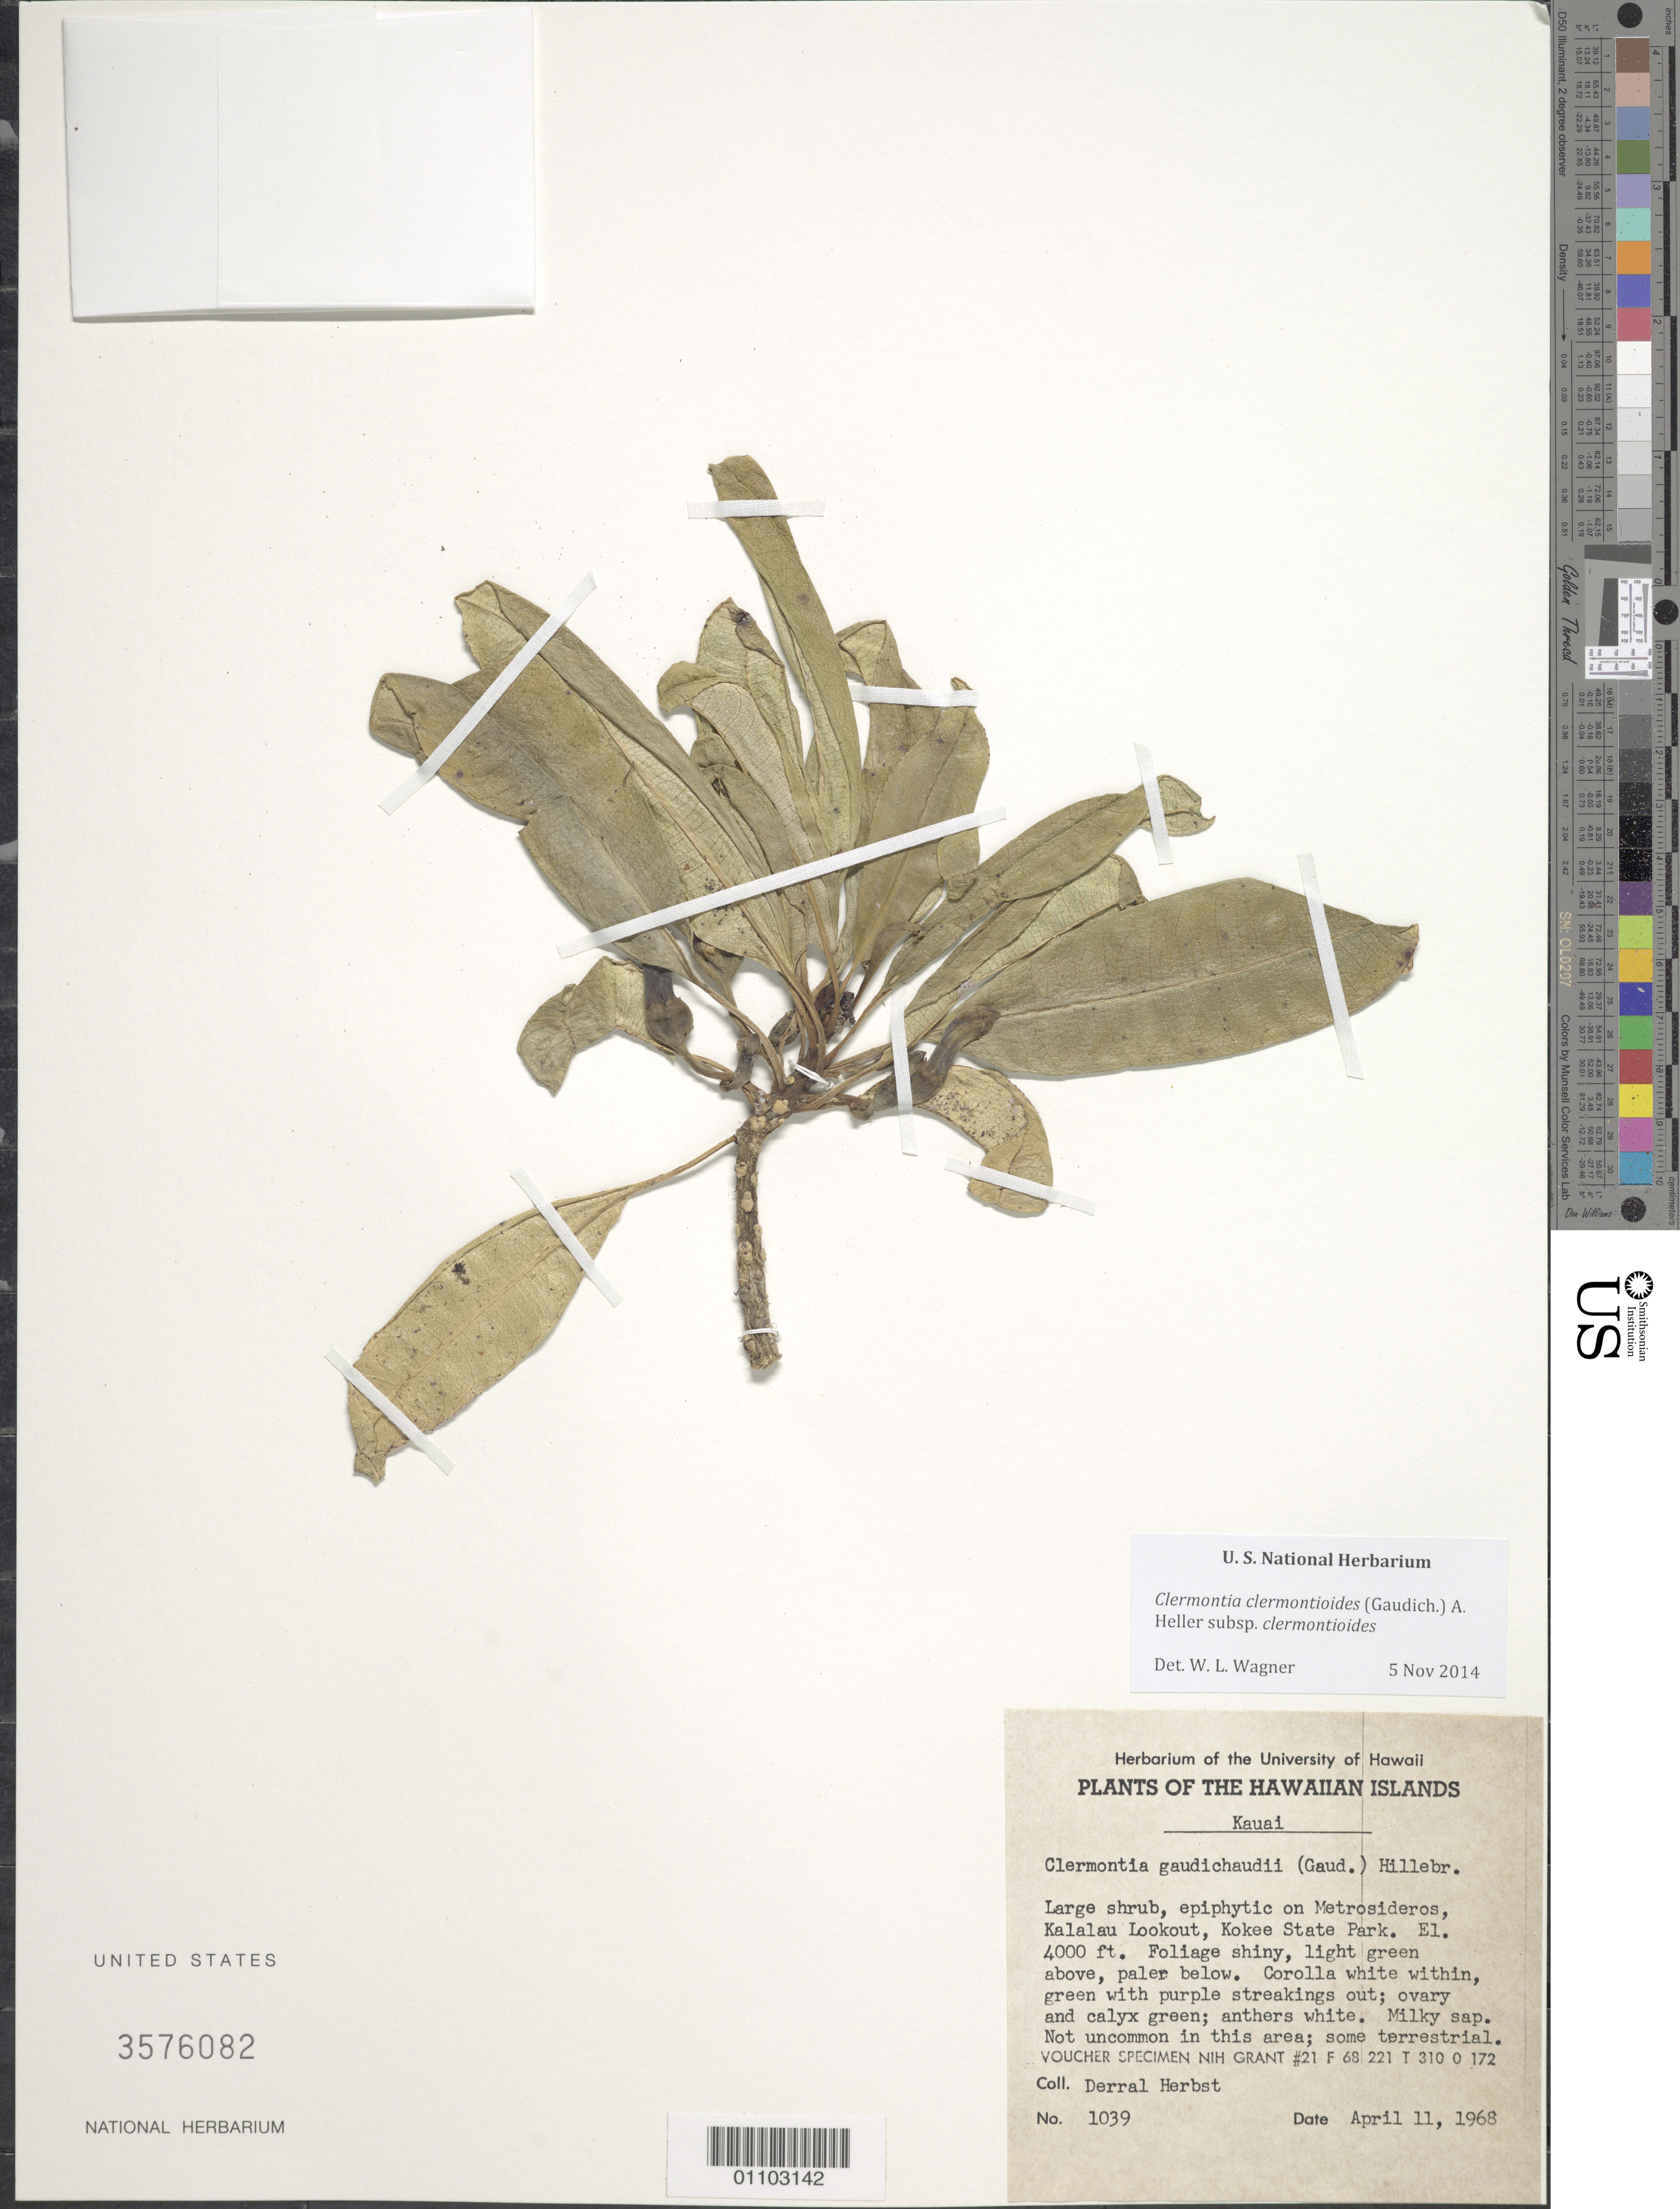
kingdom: Plantae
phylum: Tracheophyta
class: Magnoliopsida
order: Asterales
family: Campanulaceae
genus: Clermontia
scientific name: Clermontia clermontioides subsp. clermontioides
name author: (Gaudich.) A. Heller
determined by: Wagner, W. L., (BOT), Smithsonian Institution - National Museum of Natural History (UNITED STATES)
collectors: D. R. Herbst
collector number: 1039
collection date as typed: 11 Apr 1968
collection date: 1968-04-11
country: United States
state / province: Hawaii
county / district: Kauai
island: Kaua'i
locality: Kalalau Lookout, Kokee State Park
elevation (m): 1219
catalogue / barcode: US 3576082